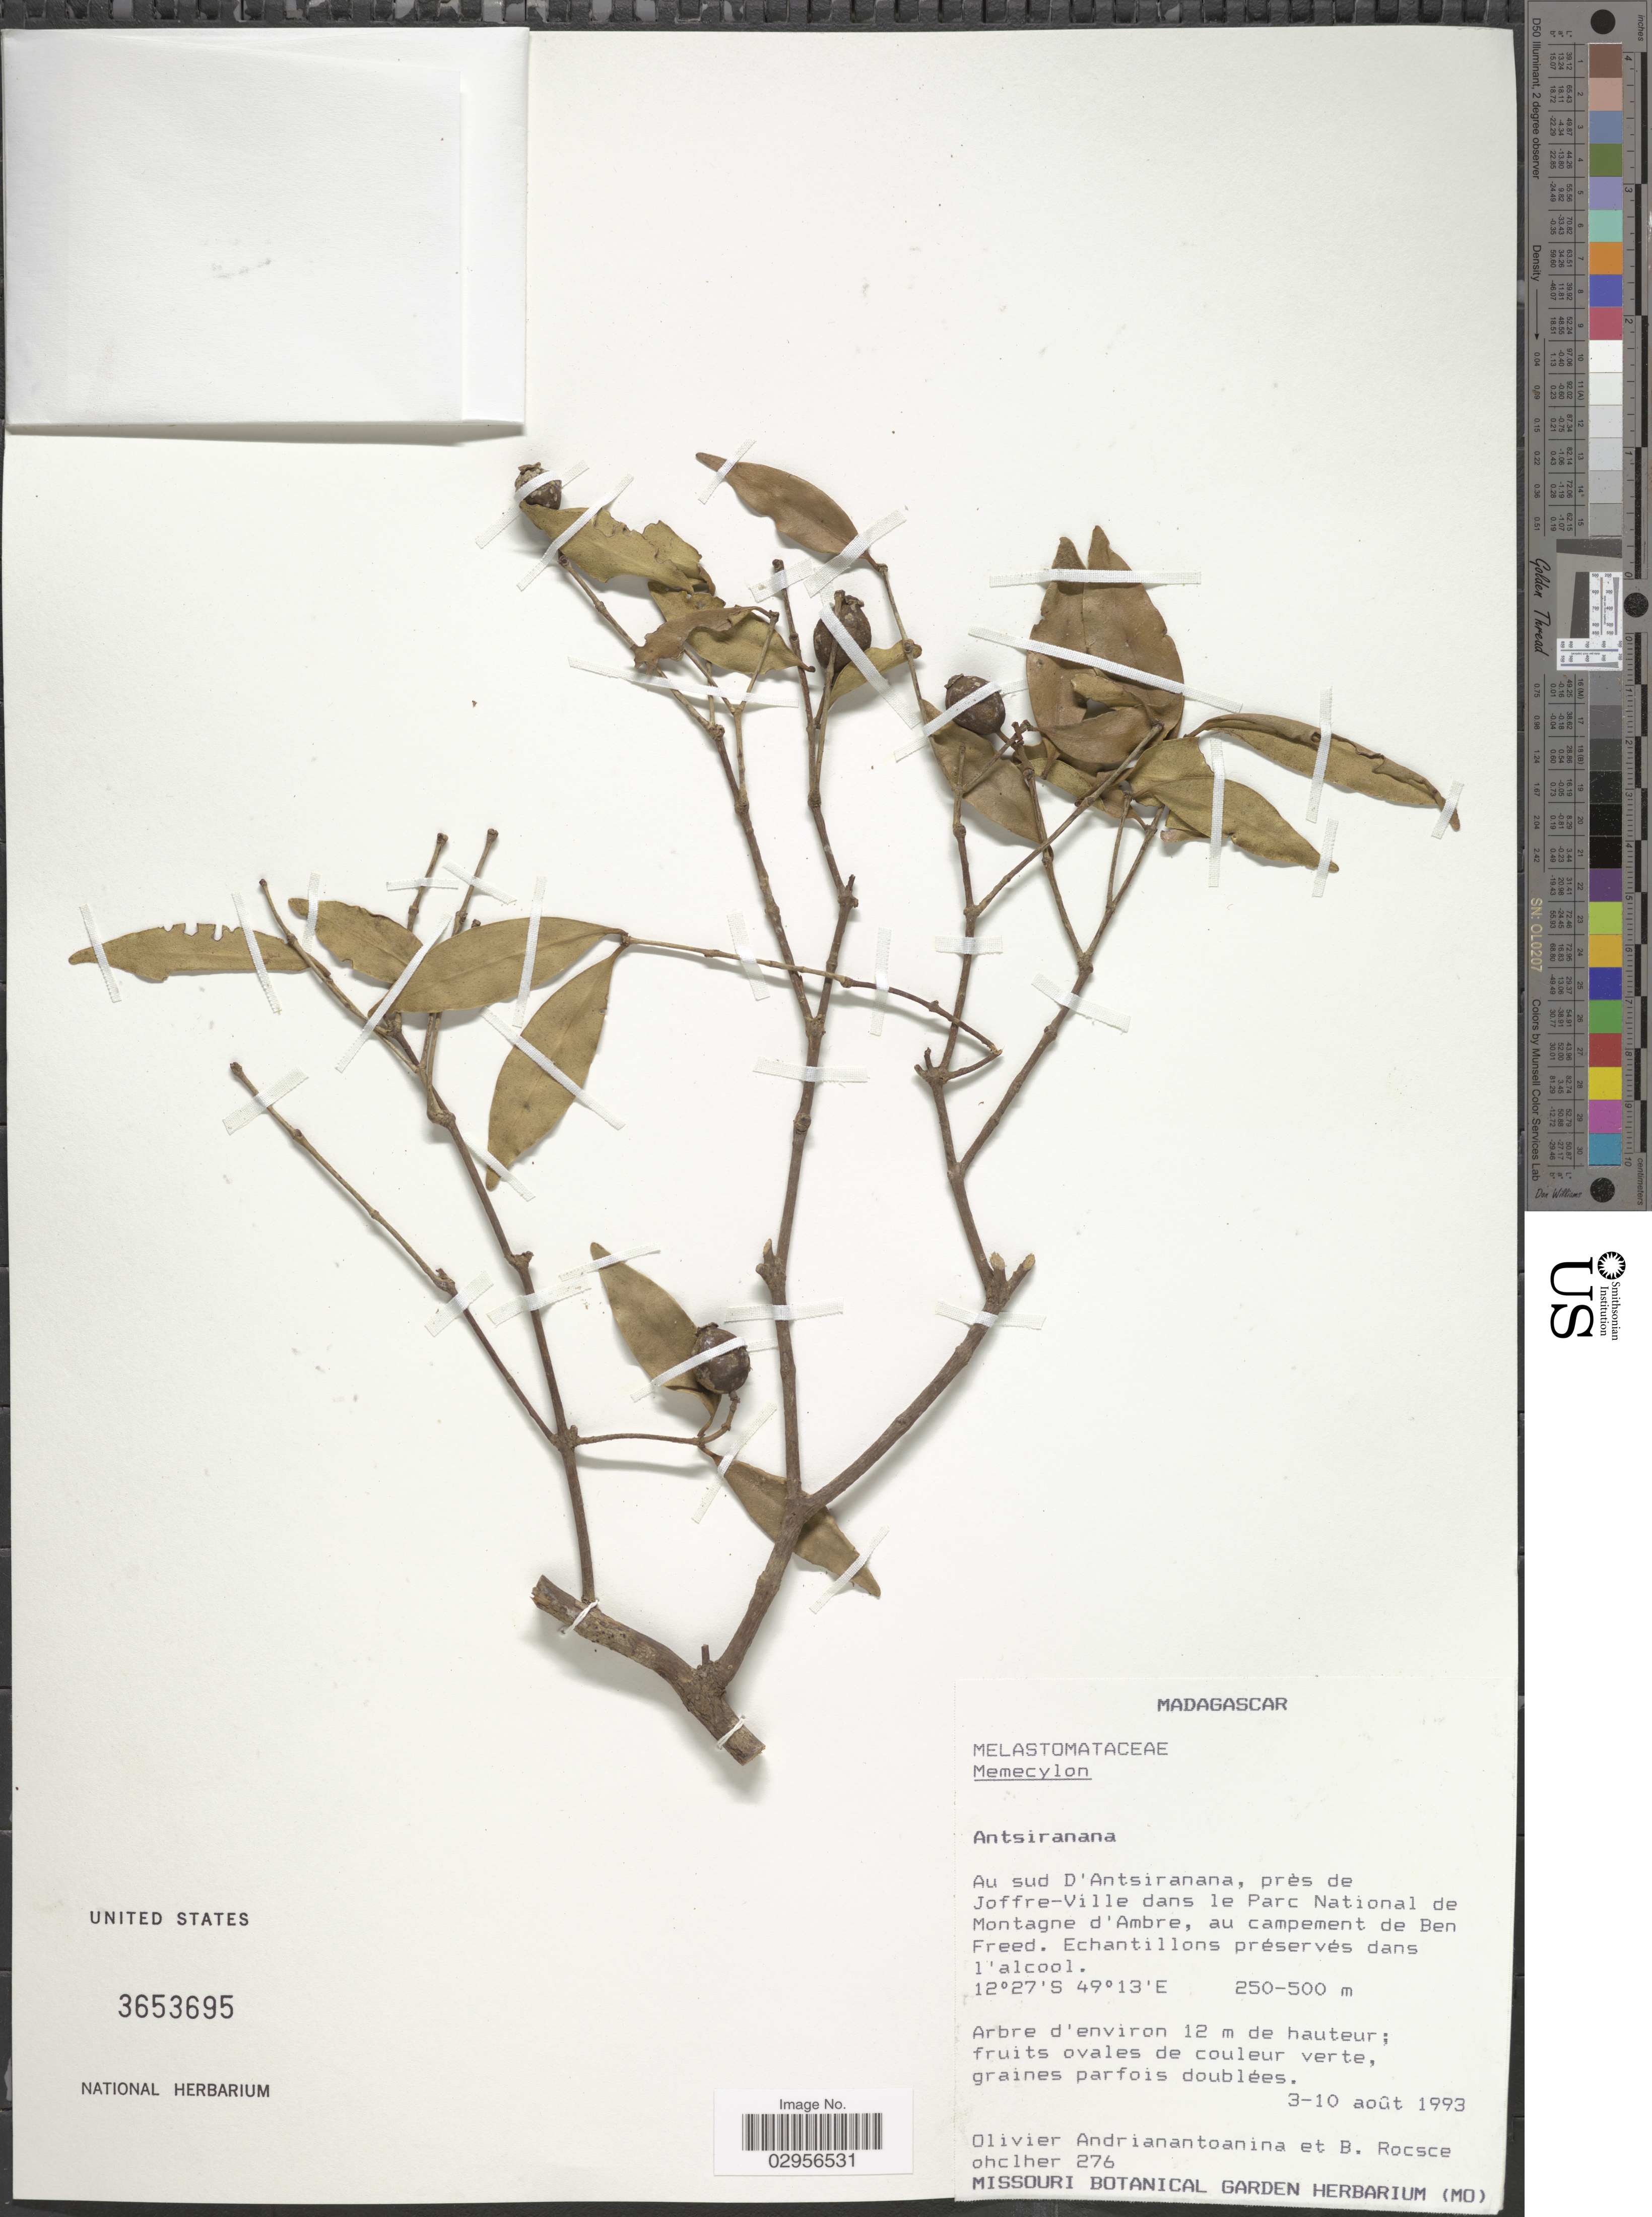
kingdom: Plantae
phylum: Tracheophyta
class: Magnoliopsida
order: Myrtales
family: Melastomataceae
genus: Memecylon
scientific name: Memecylon sp.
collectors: O. Andrianantoanina & B. Rocsceohclher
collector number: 276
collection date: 1993-08-03/1993-08-10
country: Madagascar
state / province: Diana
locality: Au sud D'Antsiranana, près de Joffre-Ville dans le Parc National de Montagne d'Ambre, au campement de Ben Freed.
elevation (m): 250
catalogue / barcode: US 3653695